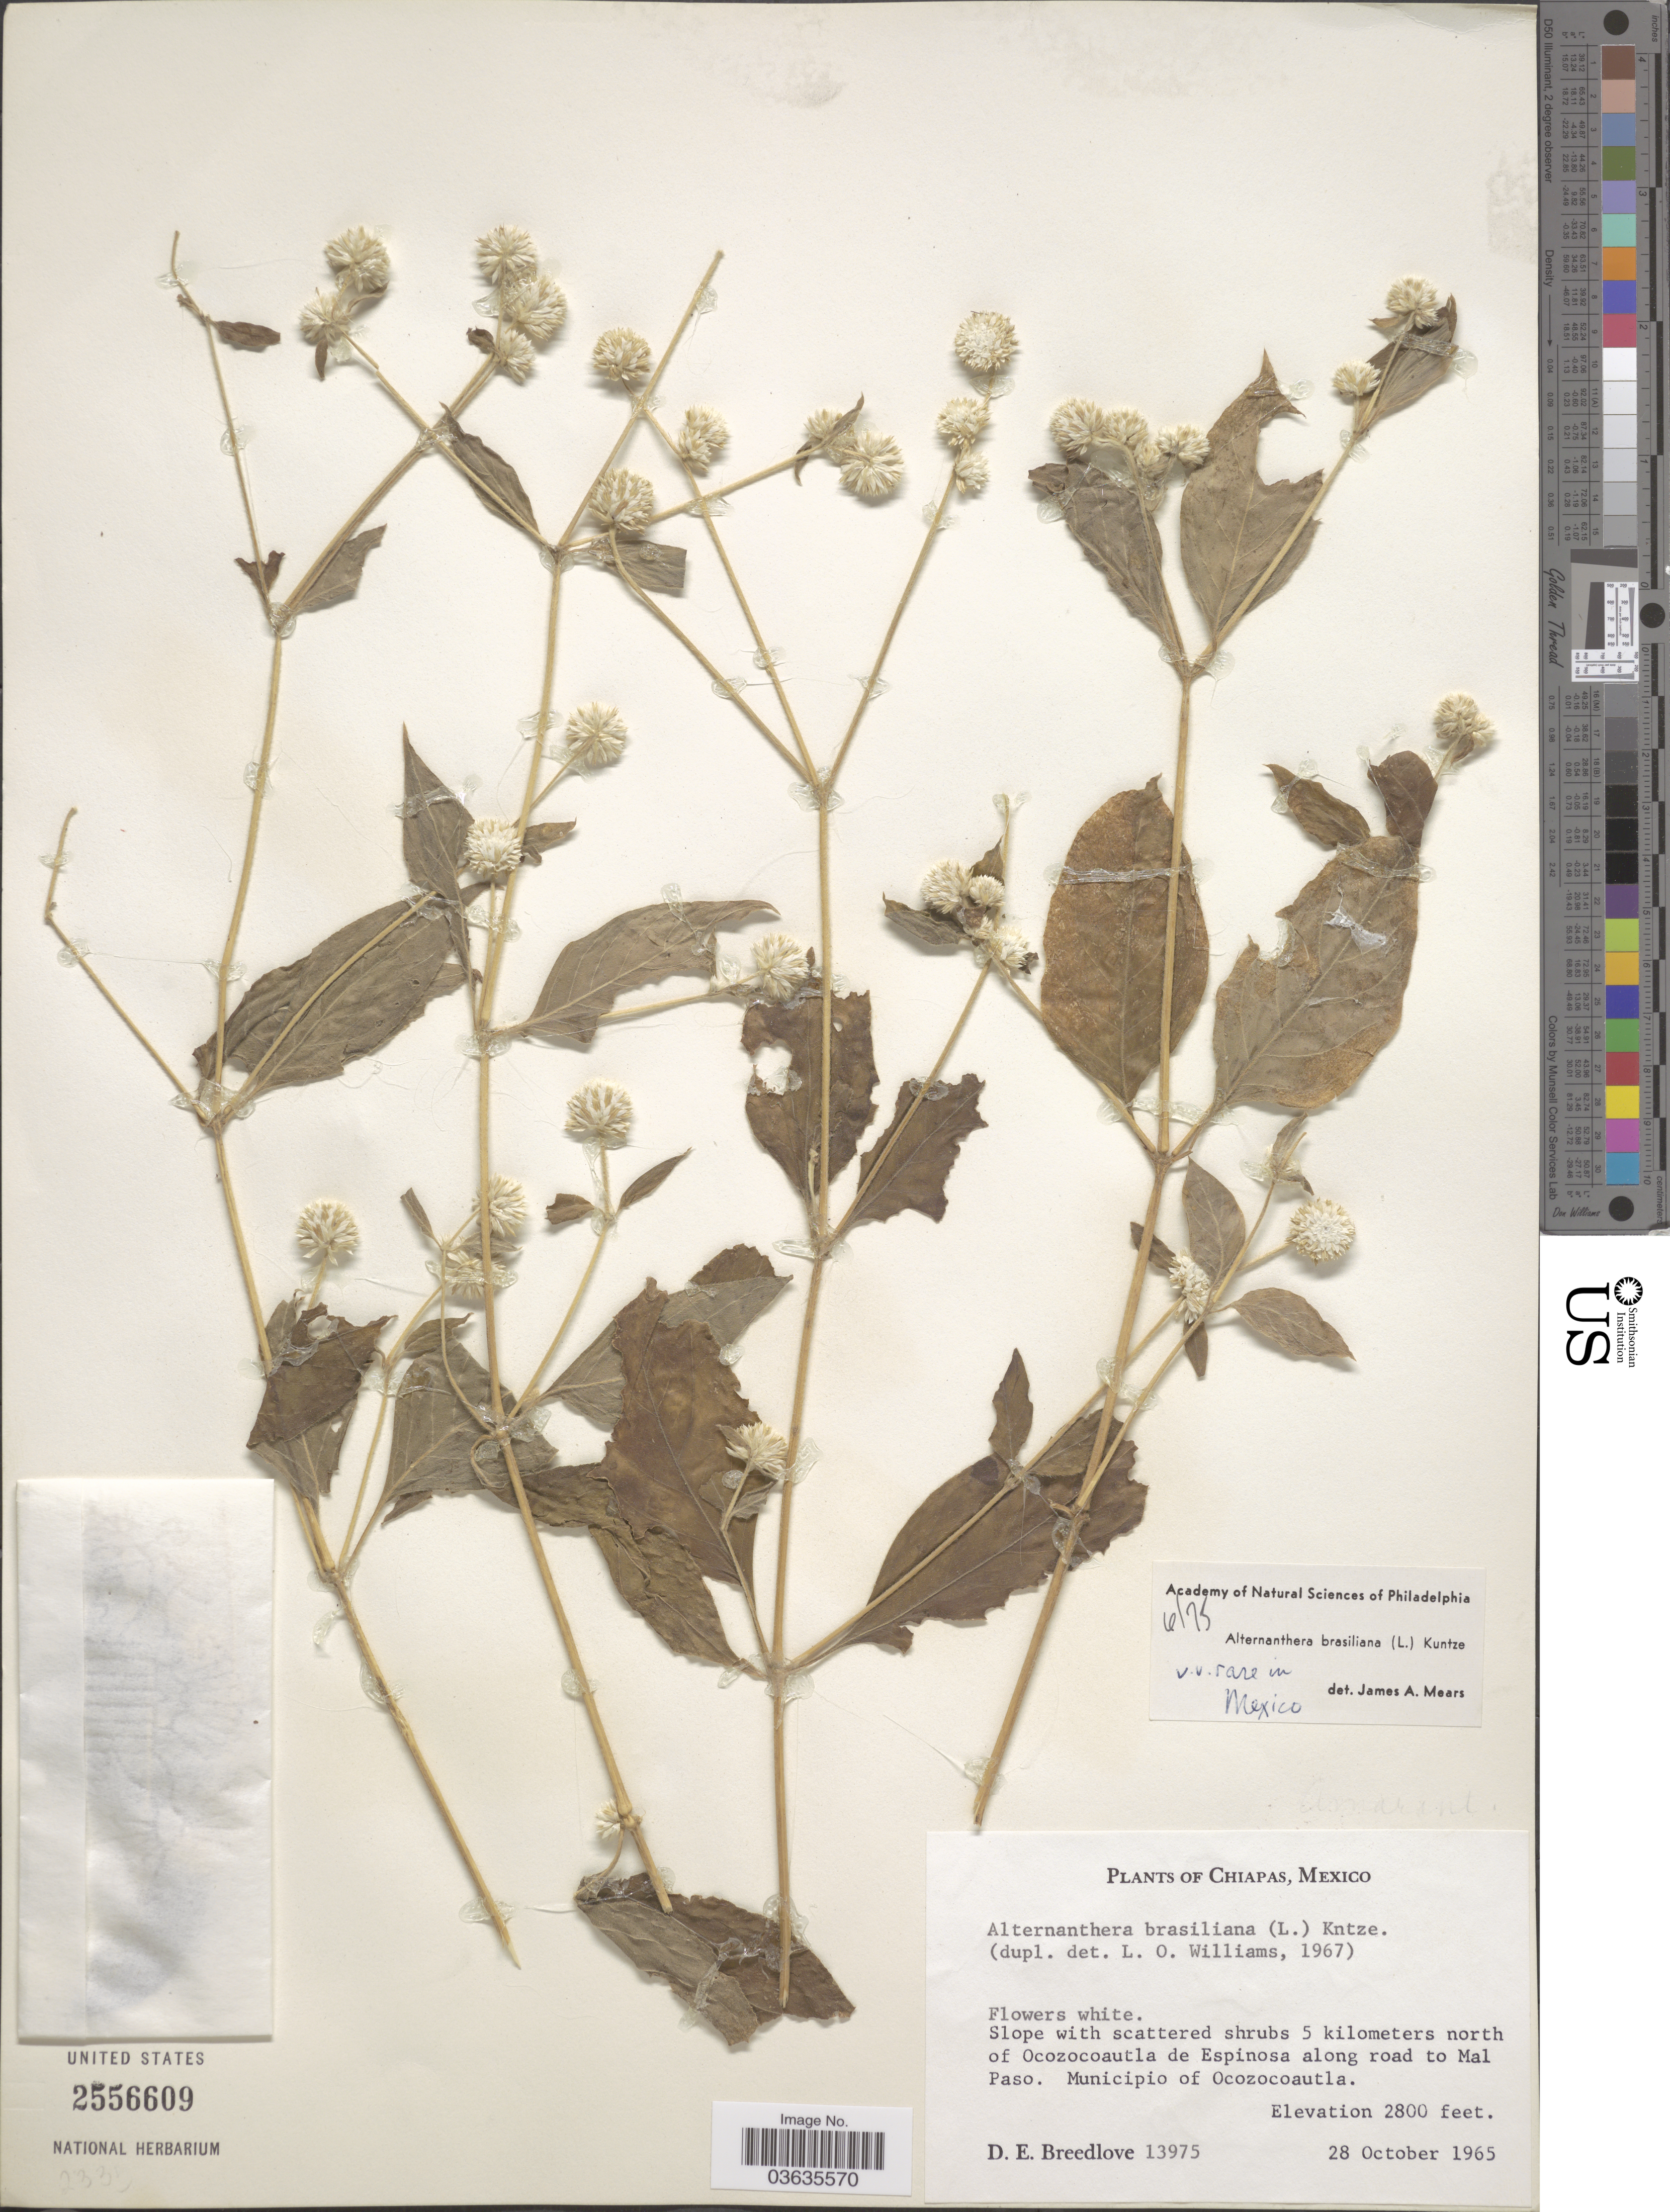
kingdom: Plantae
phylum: Tracheophyta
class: Magnoliopsida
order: Caryophyllales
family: Amaranthaceae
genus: Alternanthera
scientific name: Alternanthera brasiliana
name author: (L.) Kuntze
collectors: D. E. Breedlove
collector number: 13975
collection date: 1965-10-28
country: Mexico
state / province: Chiapas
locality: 5 kilometers north of Ocozocoautla de Espinosa along road to Mal Paso. Municipio of Ocozocoautla.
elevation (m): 853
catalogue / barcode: US 2556609